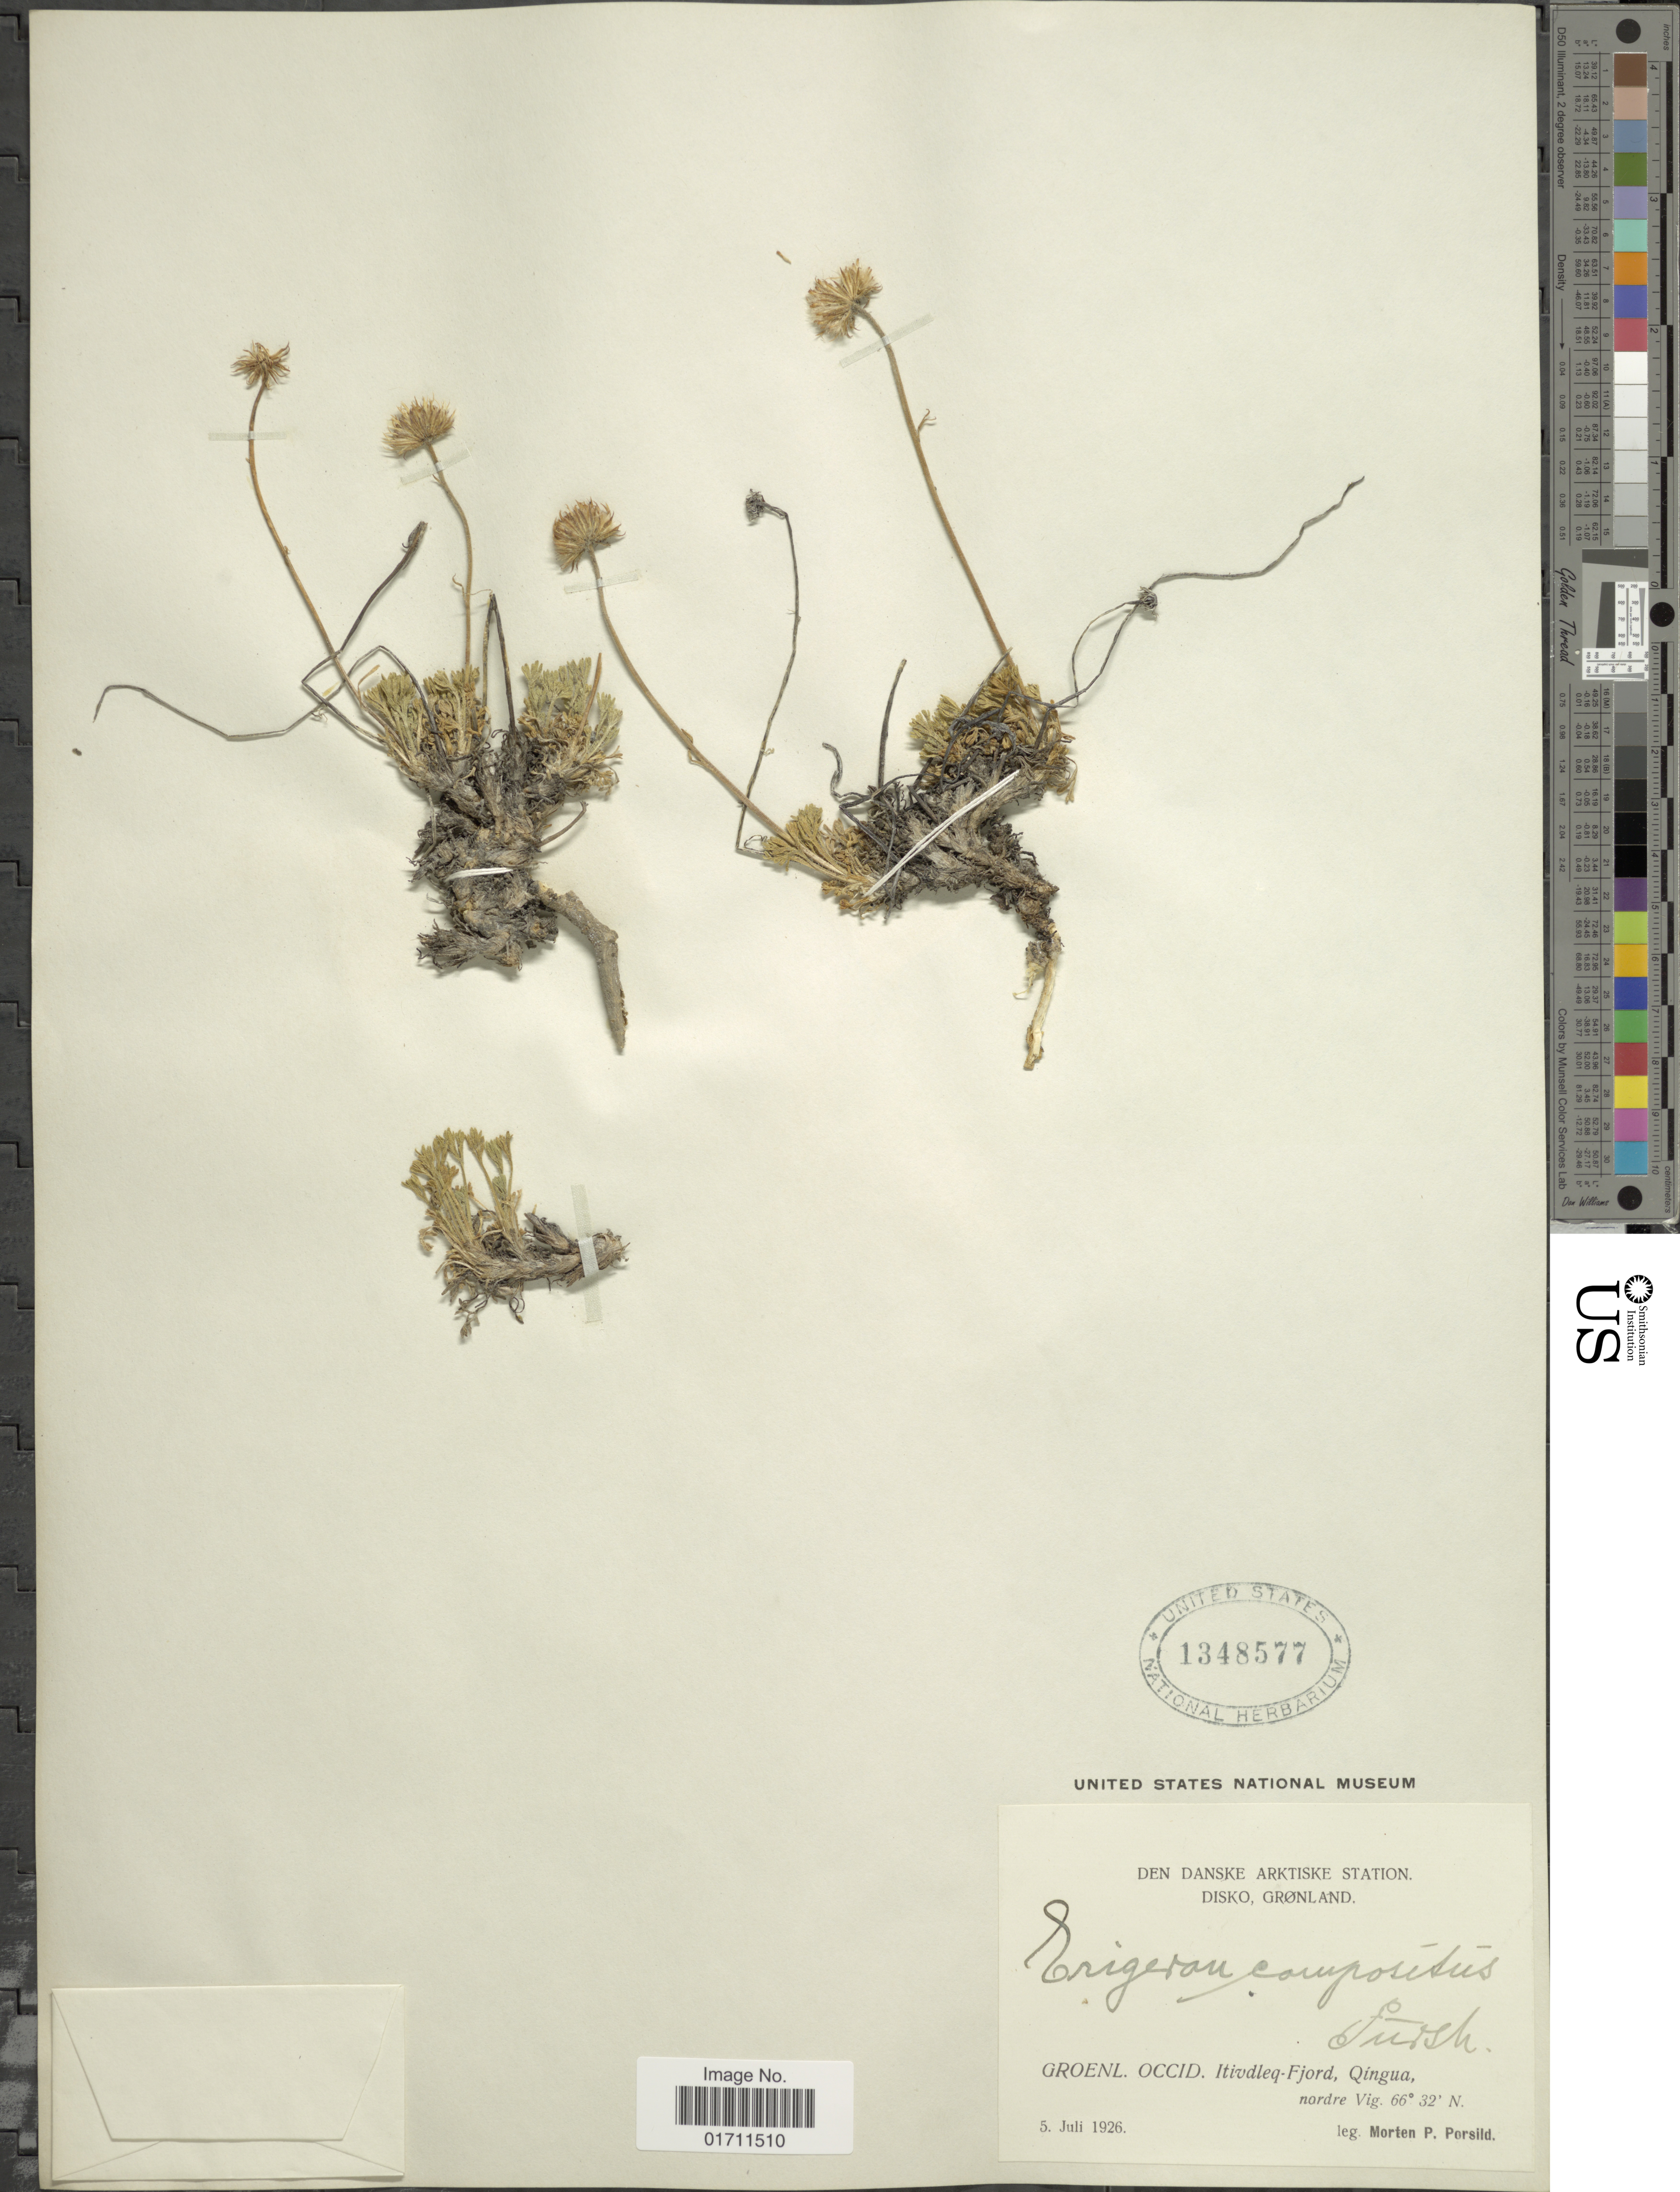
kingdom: Plantae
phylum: Tracheophyta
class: Magnoliopsida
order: Asterales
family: Asteraceae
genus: Erigeron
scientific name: Erigeron compositus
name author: Pursh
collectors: M. P. Porsild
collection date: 1926-07-05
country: Greenland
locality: Den Danske Arktiske Station, Disko, Groenl. Occid. Itivdleq-Fjord, Qingua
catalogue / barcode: US 1348577